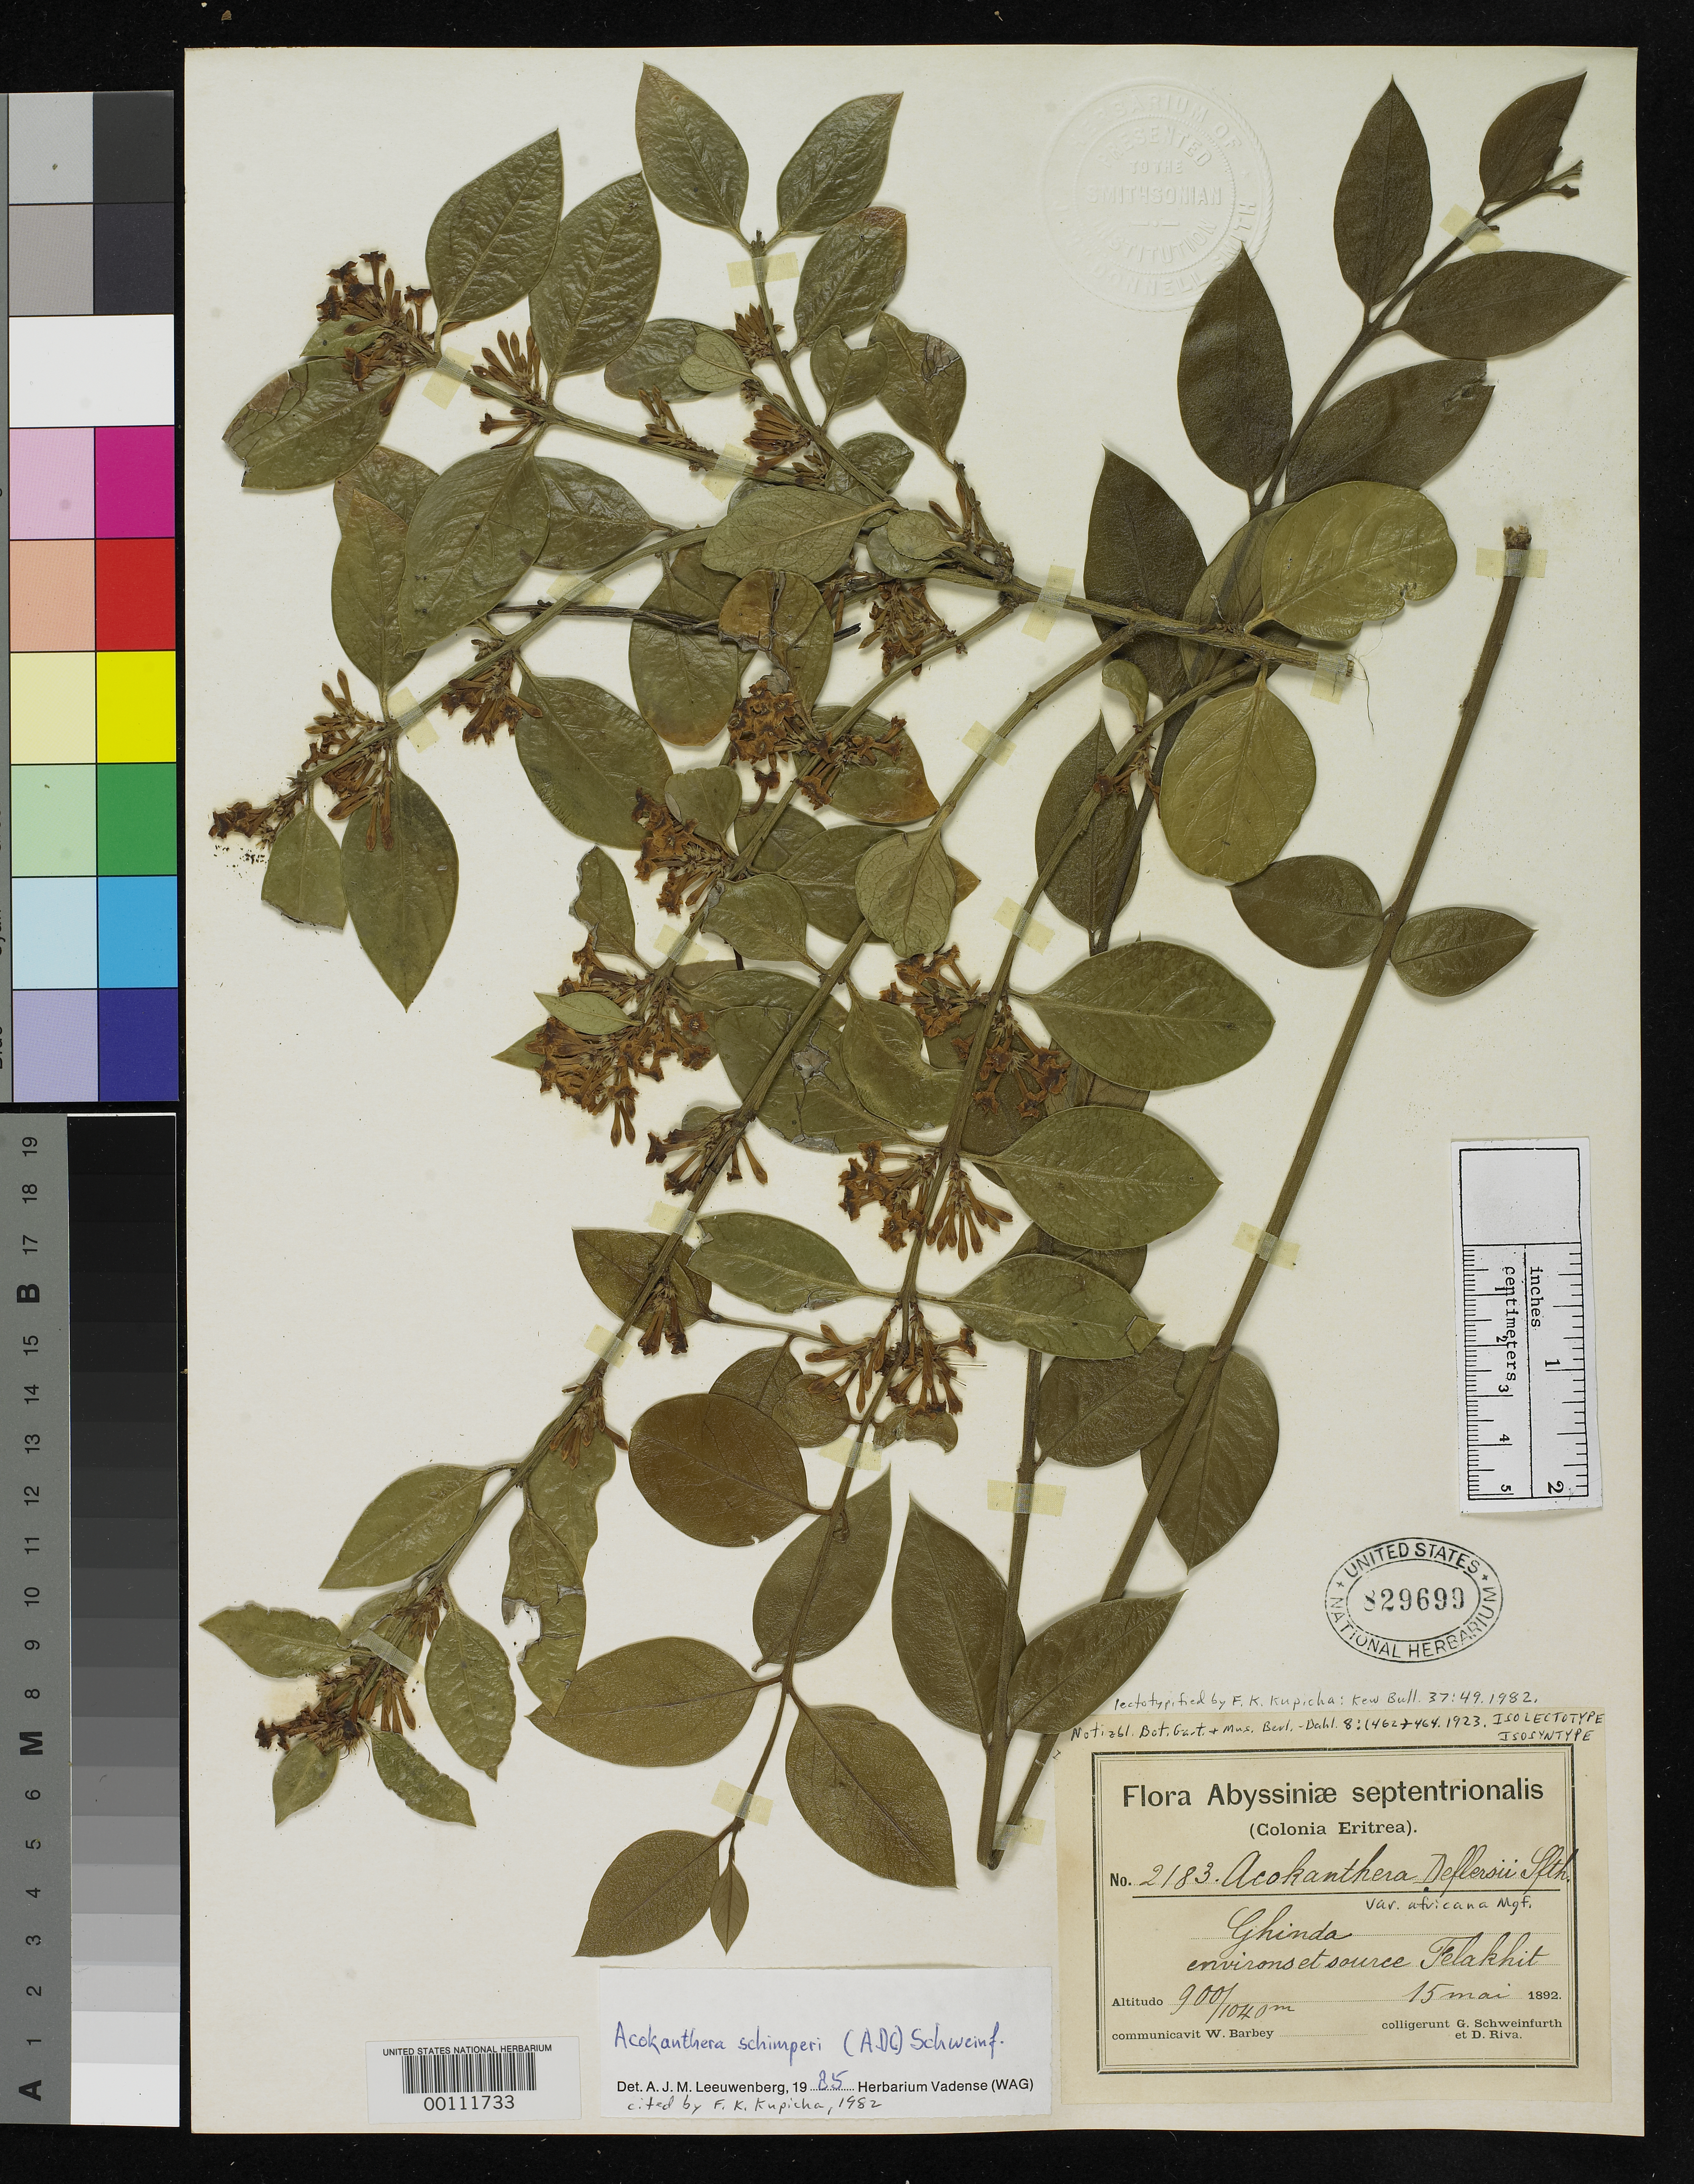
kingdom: Plantae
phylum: Tracheophyta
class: Magnoliopsida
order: Gentianales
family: Apocynaceae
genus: Acokanthera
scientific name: Acokanthera deflersii var. africana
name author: Markgr.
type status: Isolectotype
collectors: G. A. Schweinfurth & D. Riva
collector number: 2183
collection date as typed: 15 May 1892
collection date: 1892-05-15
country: Eritrea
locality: Ghinda.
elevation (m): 1000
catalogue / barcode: US 829699